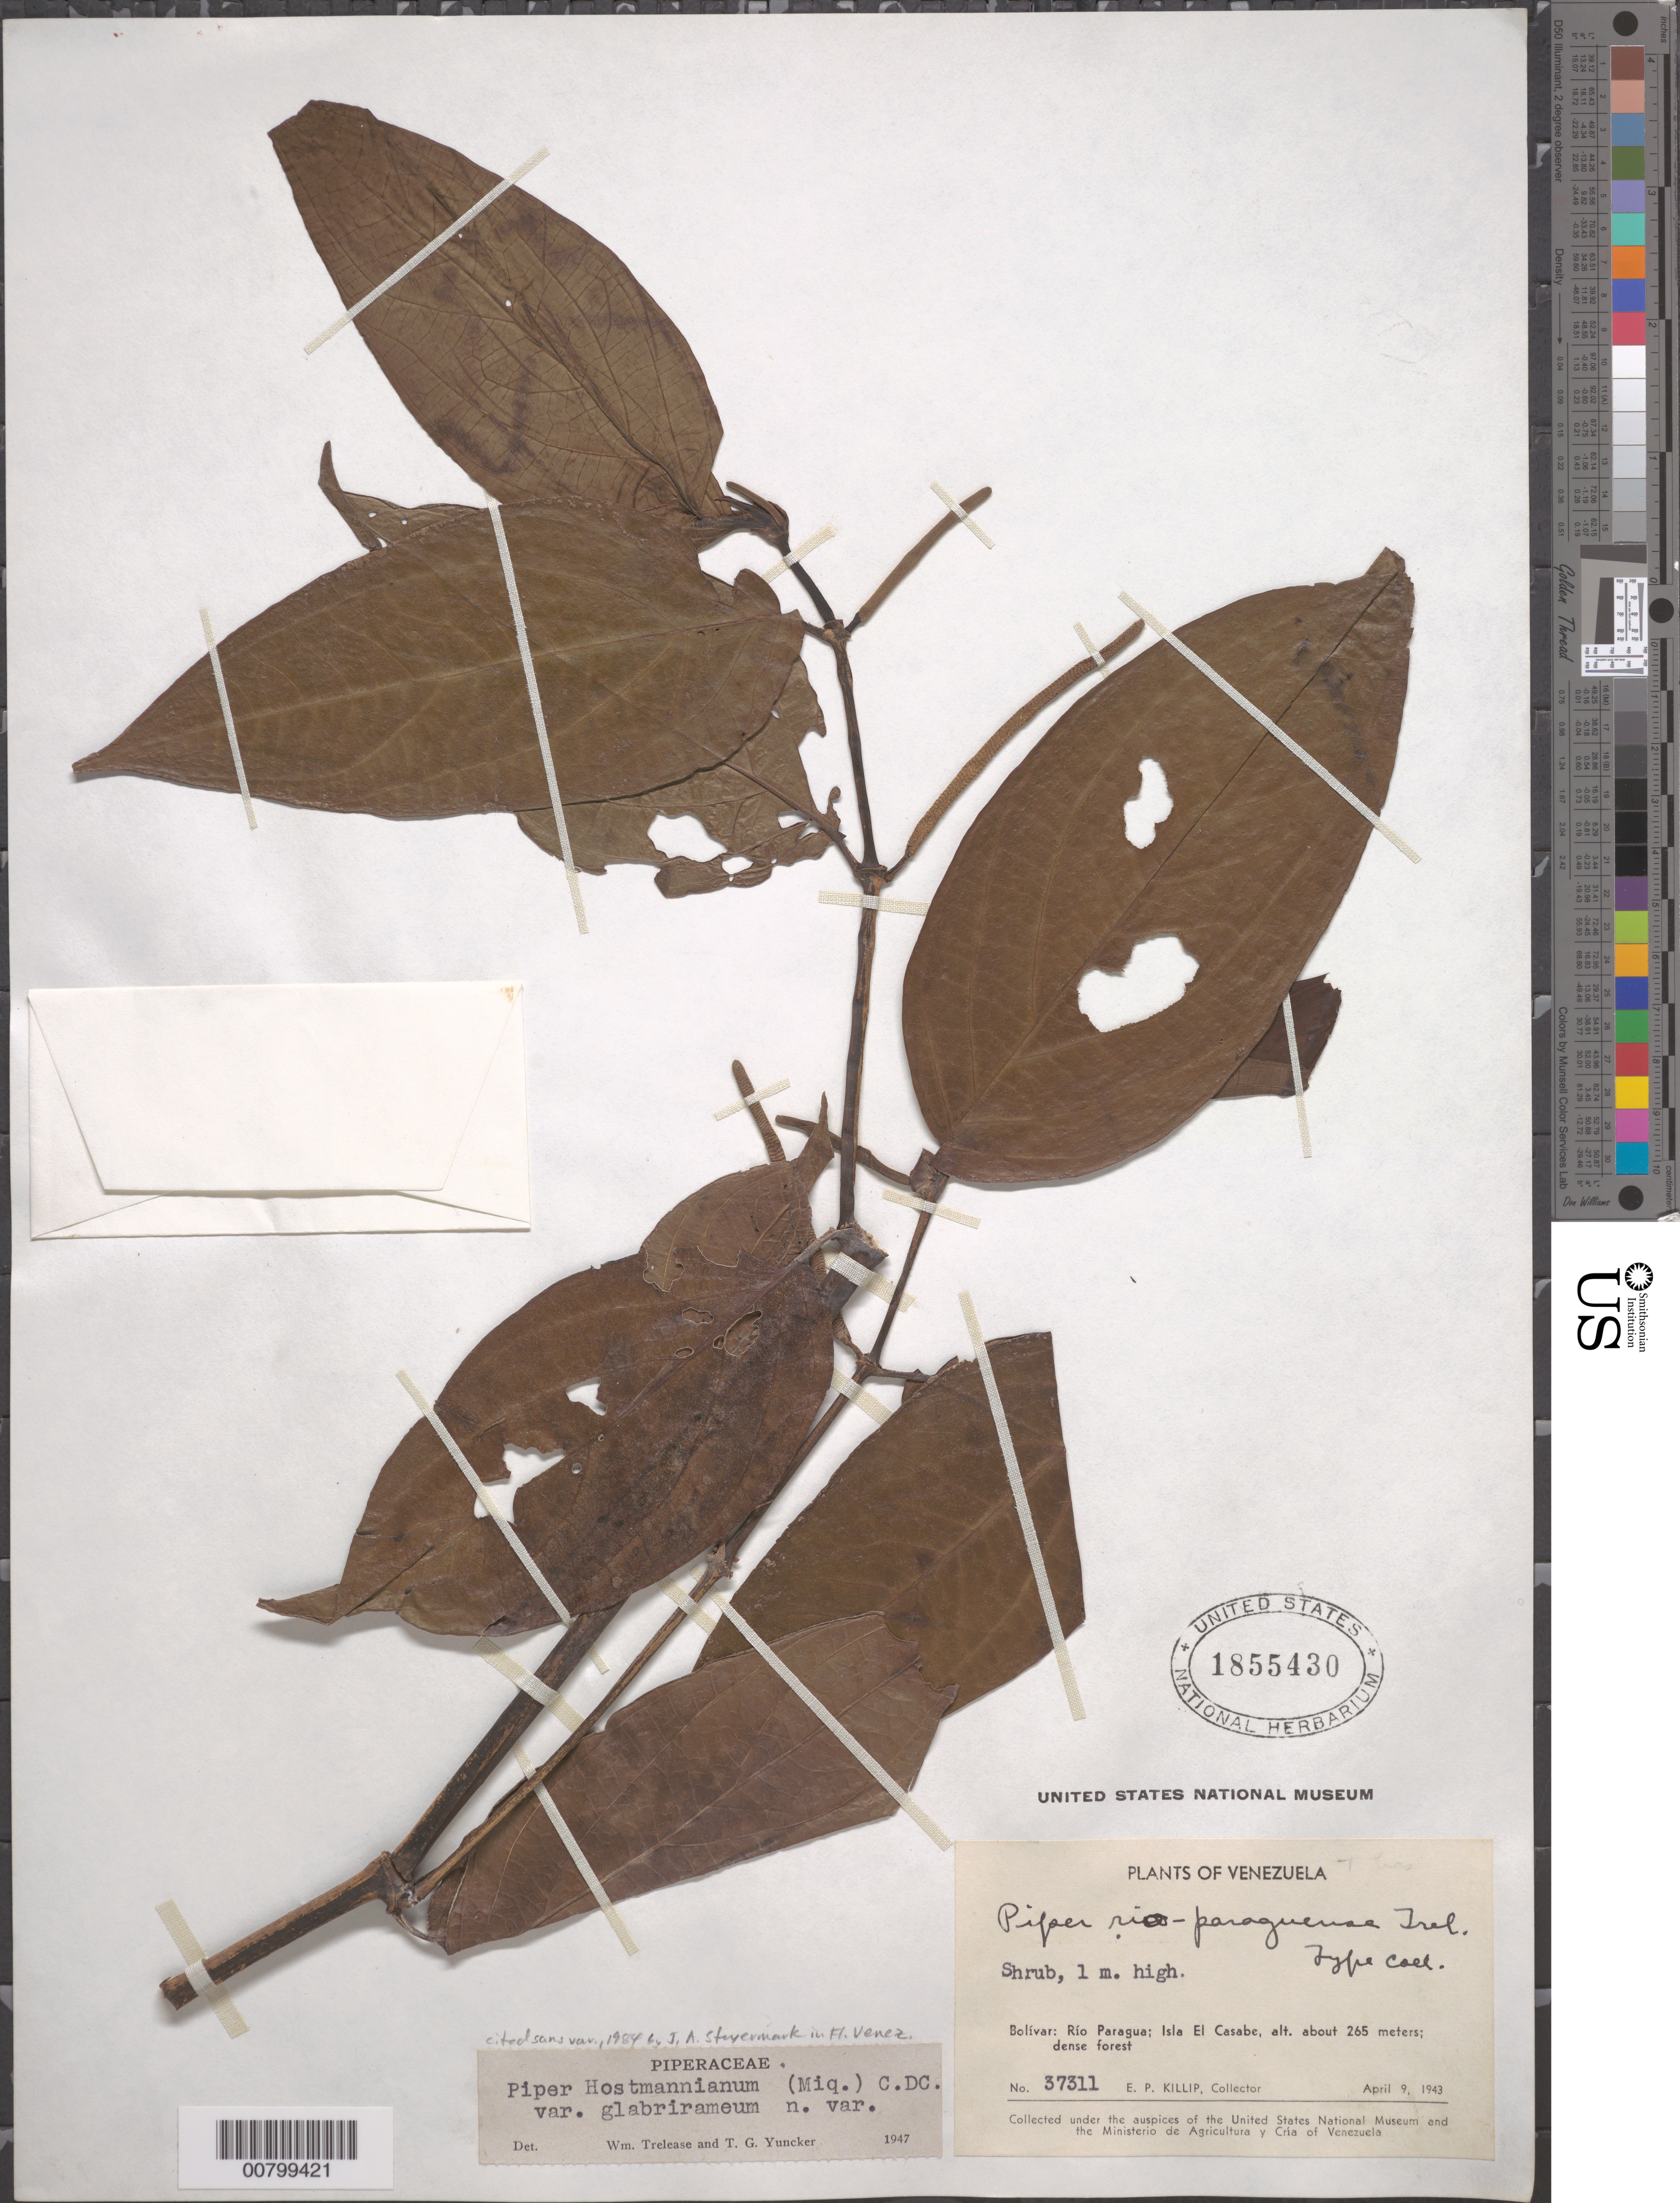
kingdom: Plantae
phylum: Tracheophyta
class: Magnoliopsida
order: Piperales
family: Piperaceae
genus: Piper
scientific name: Piper hostmannianum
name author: (Miq.) C. DC.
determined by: Steyermark, Julian A., (VEN)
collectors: E. P. Killip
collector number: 37311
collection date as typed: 9-Apr-43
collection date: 1943-04-09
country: Venezuela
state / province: Bolívar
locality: Río Paragua, Isla El Casabe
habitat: Dense forest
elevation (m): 265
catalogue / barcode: US 1855430